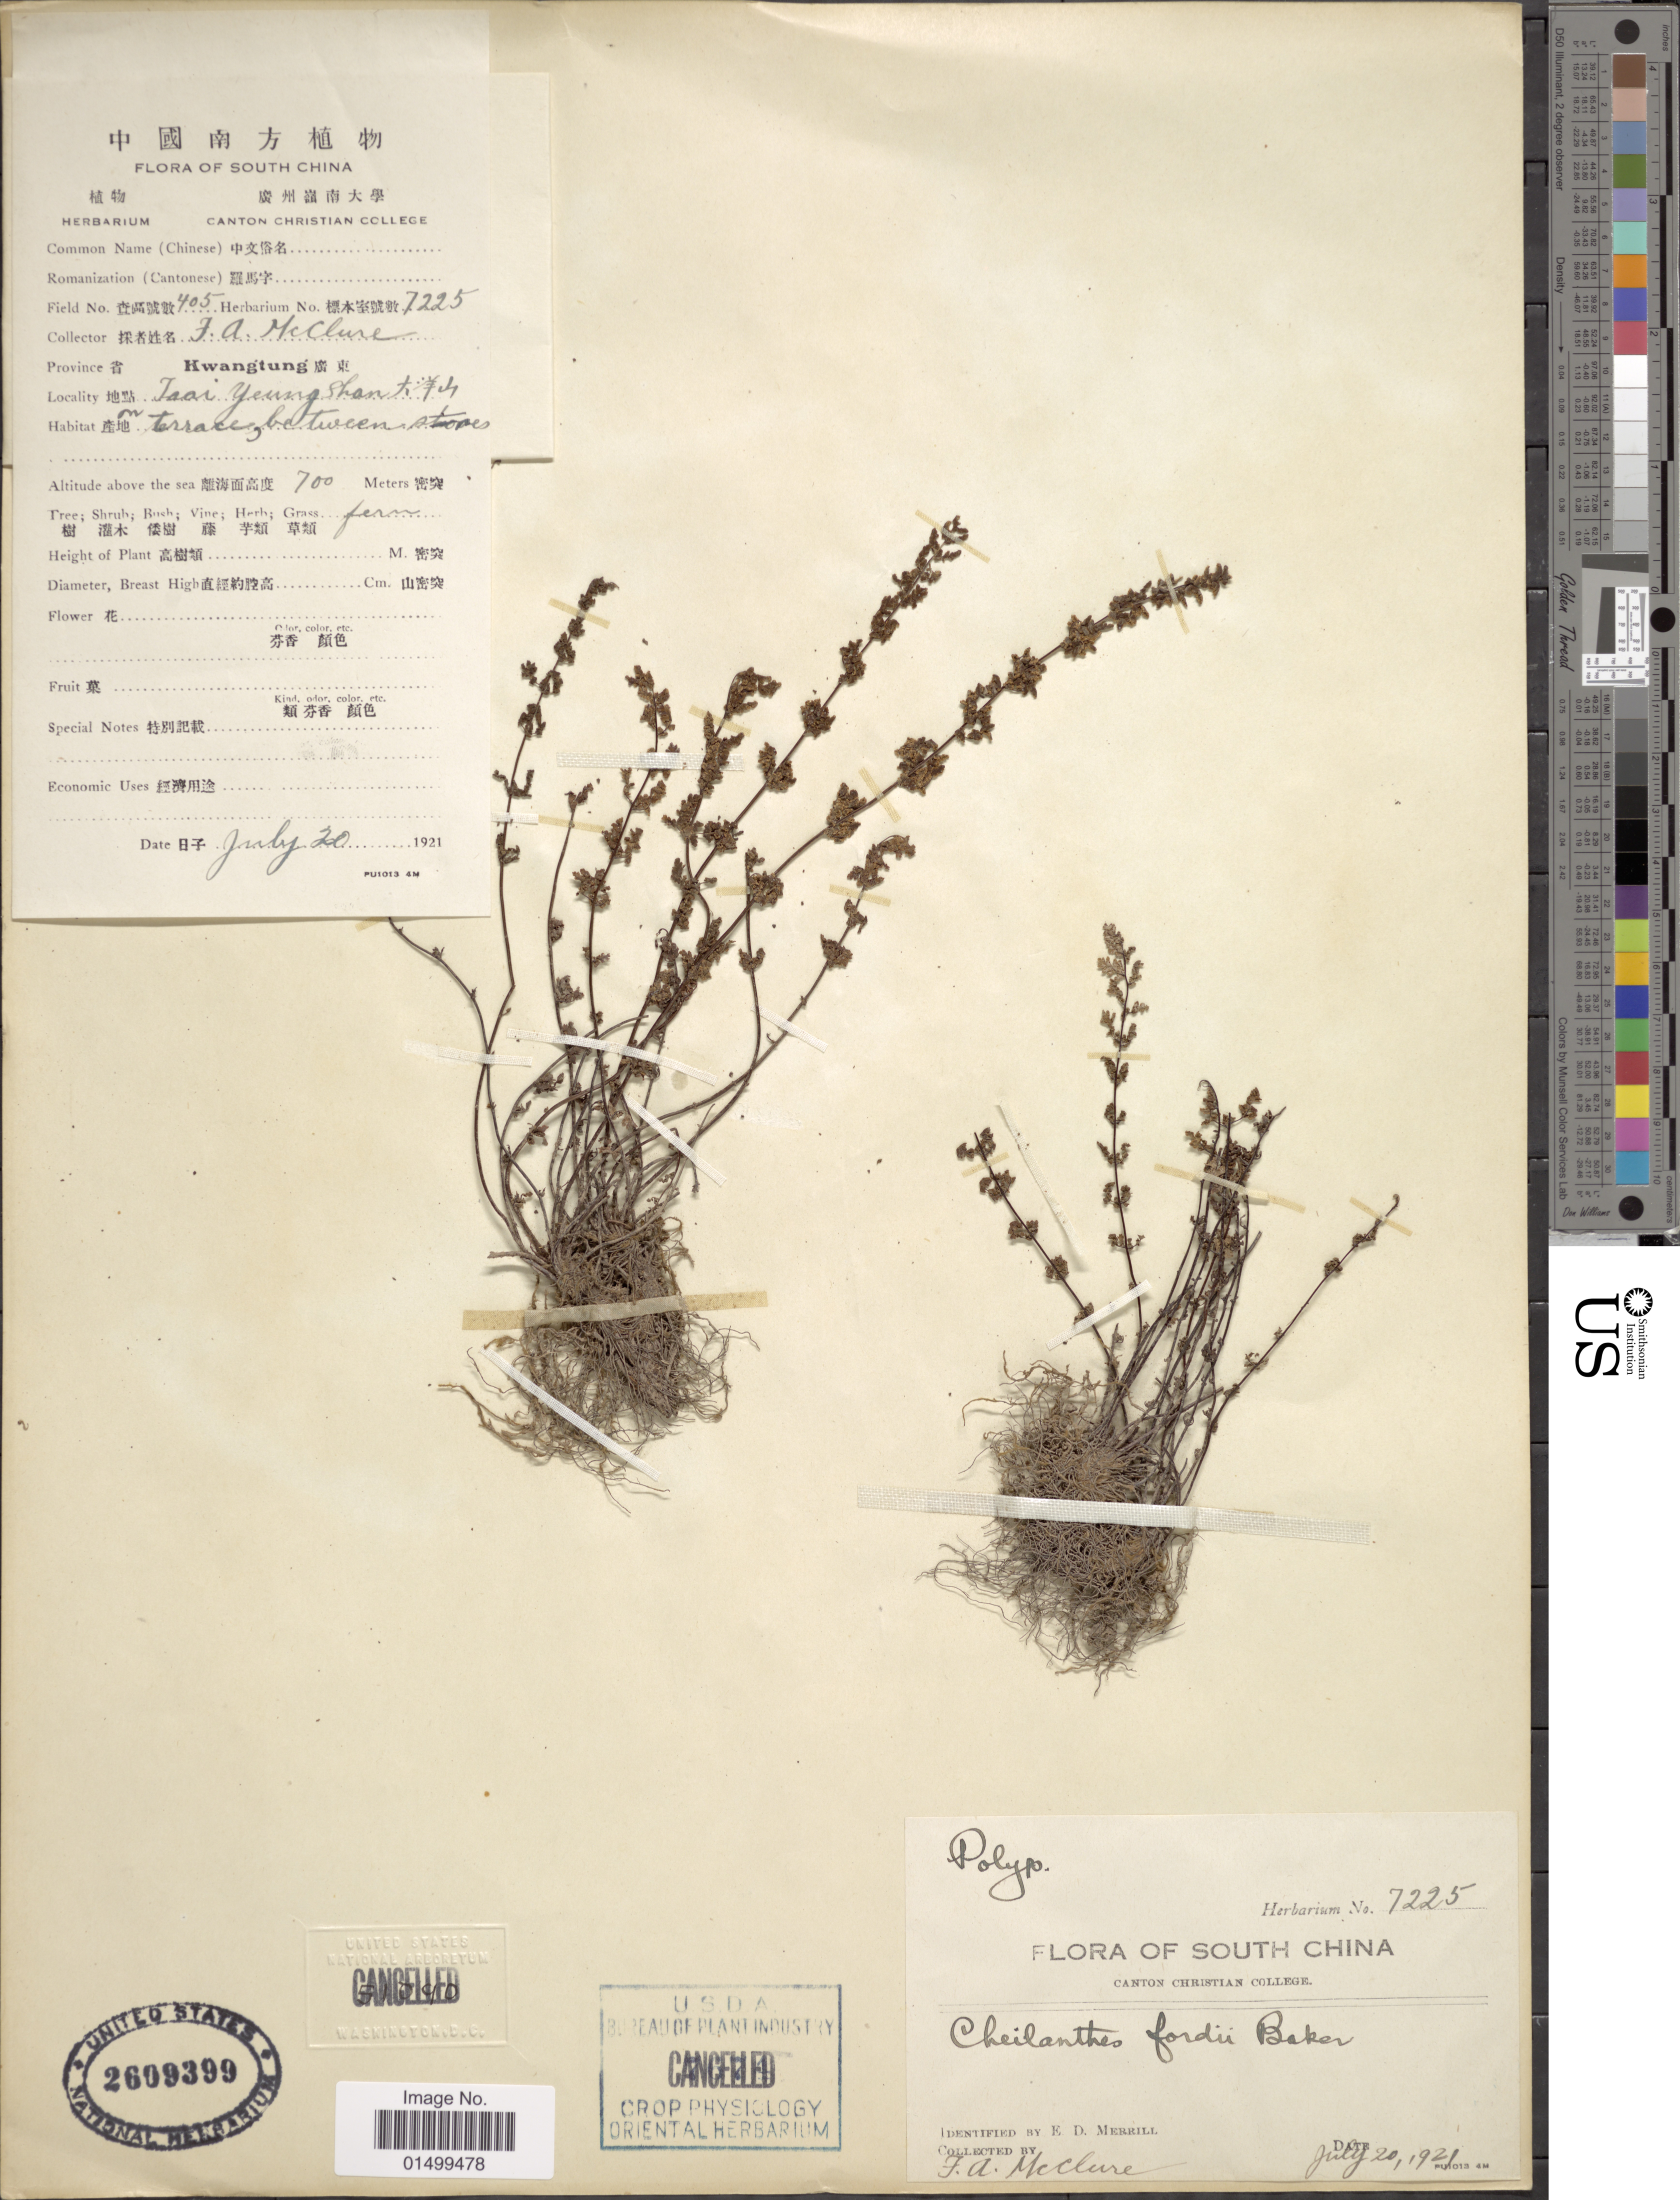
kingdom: Plantae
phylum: Tracheophyta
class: Polypodiopsida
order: Polypodiales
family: Pteridaceae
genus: Cheilanthes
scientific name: Cheilanthes fordii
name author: Baker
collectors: F. A. McClure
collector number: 7225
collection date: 1921-07-20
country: China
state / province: Guangdong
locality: Kwangtung, Taao Yeung Shan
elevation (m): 700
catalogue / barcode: US 2609399